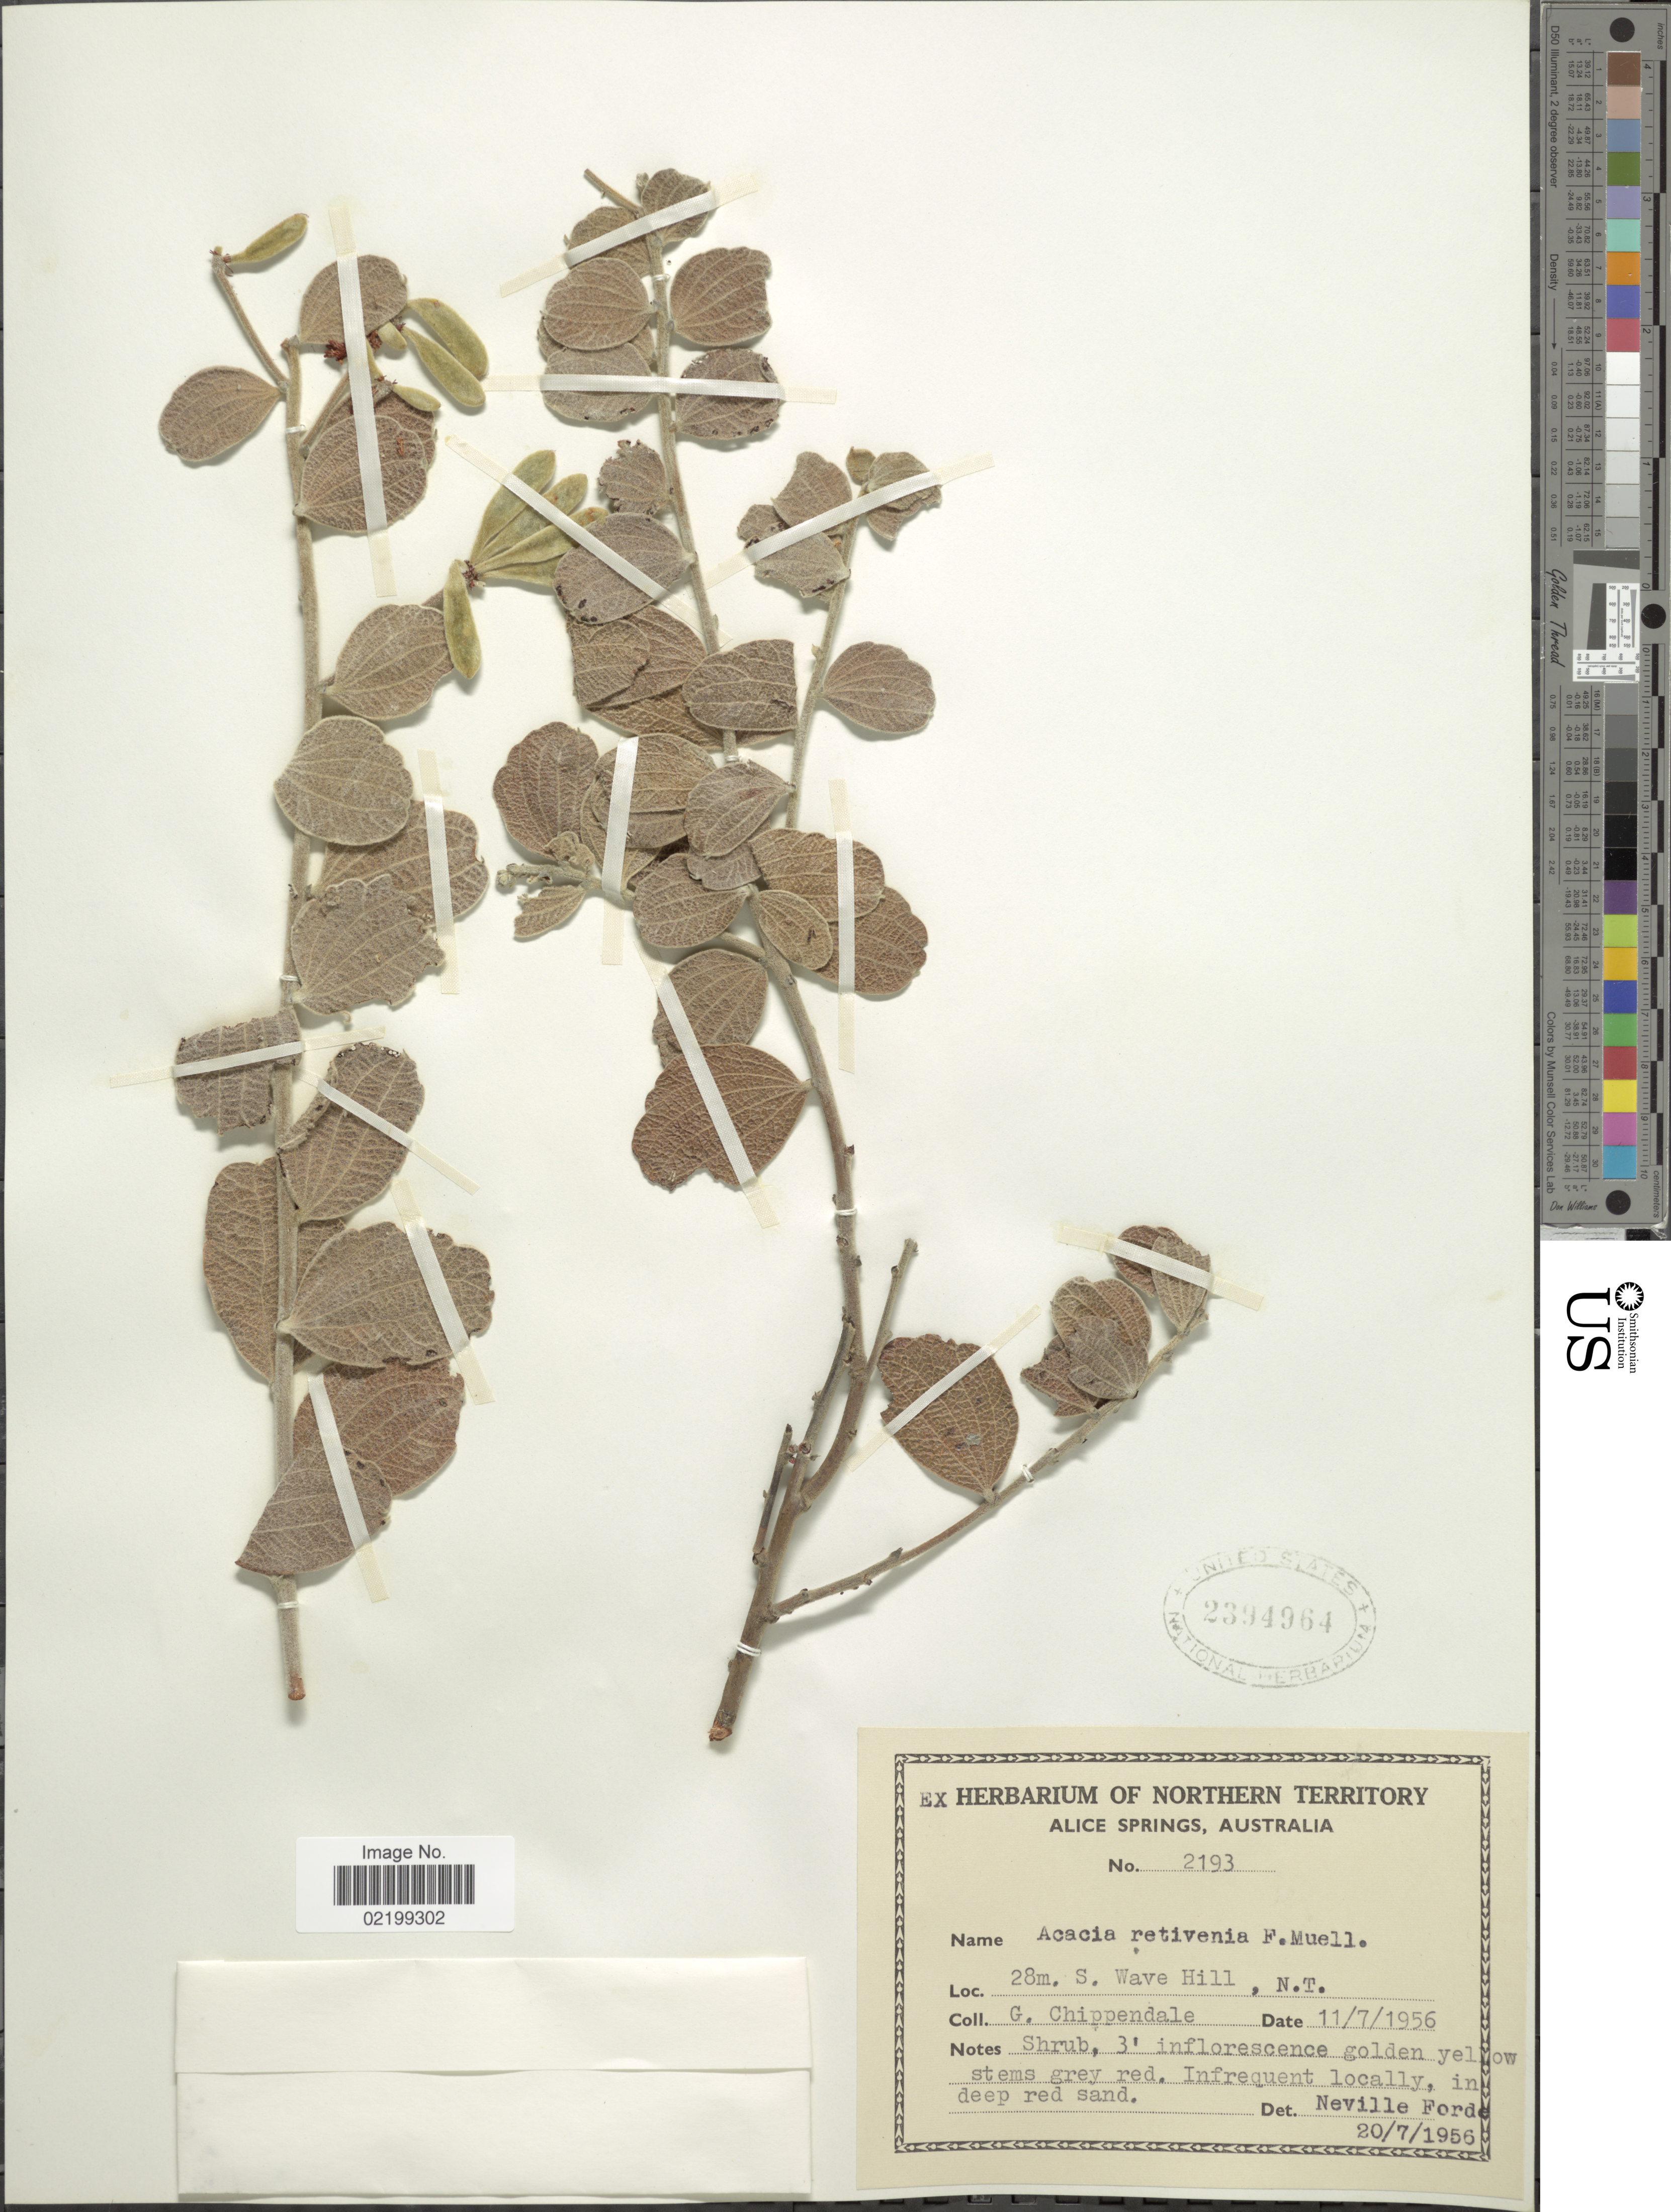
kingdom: Plantae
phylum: Tracheophyta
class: Magnoliopsida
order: Fabales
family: Fabaceae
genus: Acacia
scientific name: Acacia retivenea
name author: F. Muell.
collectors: G. Chippendale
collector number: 2193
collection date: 1956-07-11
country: Australia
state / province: Northern Territory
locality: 28m. S. of Wave Hill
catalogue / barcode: US 2394964